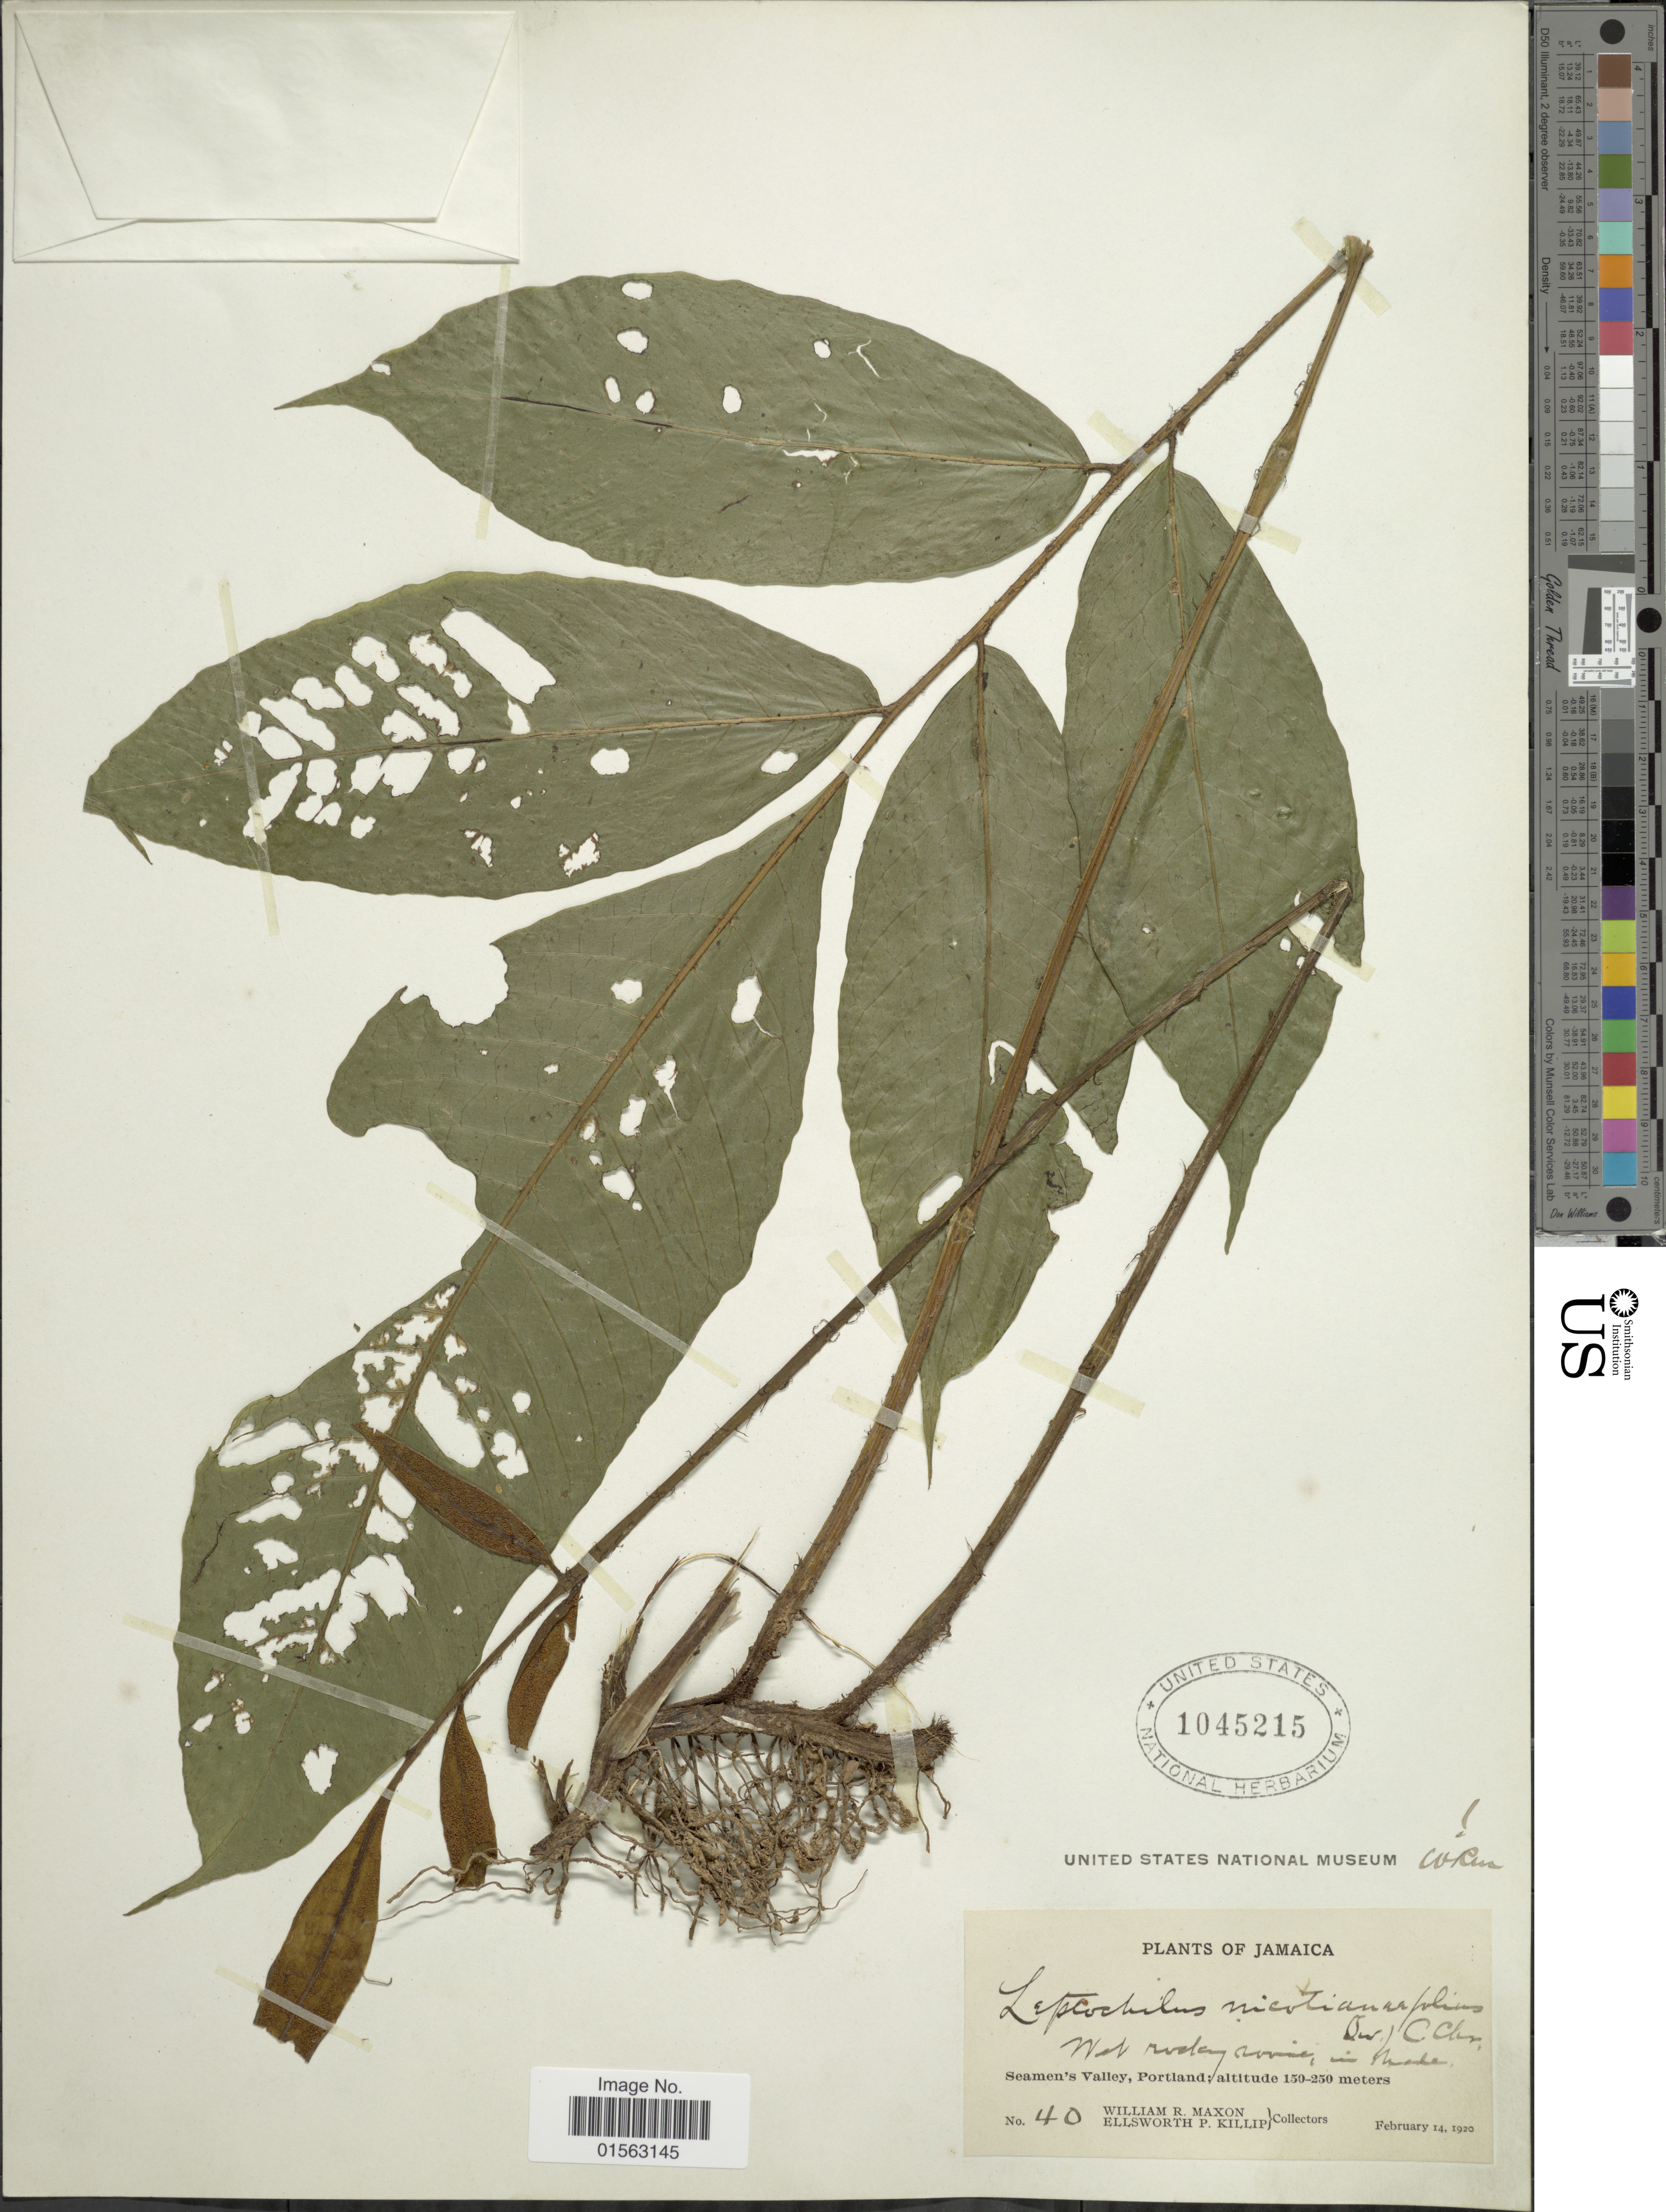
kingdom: Plantae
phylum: Tracheophyta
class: Polypodiopsida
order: Polypodiales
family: Dryopteridaceae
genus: Mickelia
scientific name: Mickelia nicotianifolia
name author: (Sw.) R.C. Moran et al.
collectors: W. R. Maxon & E. P. Killip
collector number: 40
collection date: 1920-02-14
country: Jamaica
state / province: Portland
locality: Jamaica, Seamen's Valley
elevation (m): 150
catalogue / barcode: US 1045215